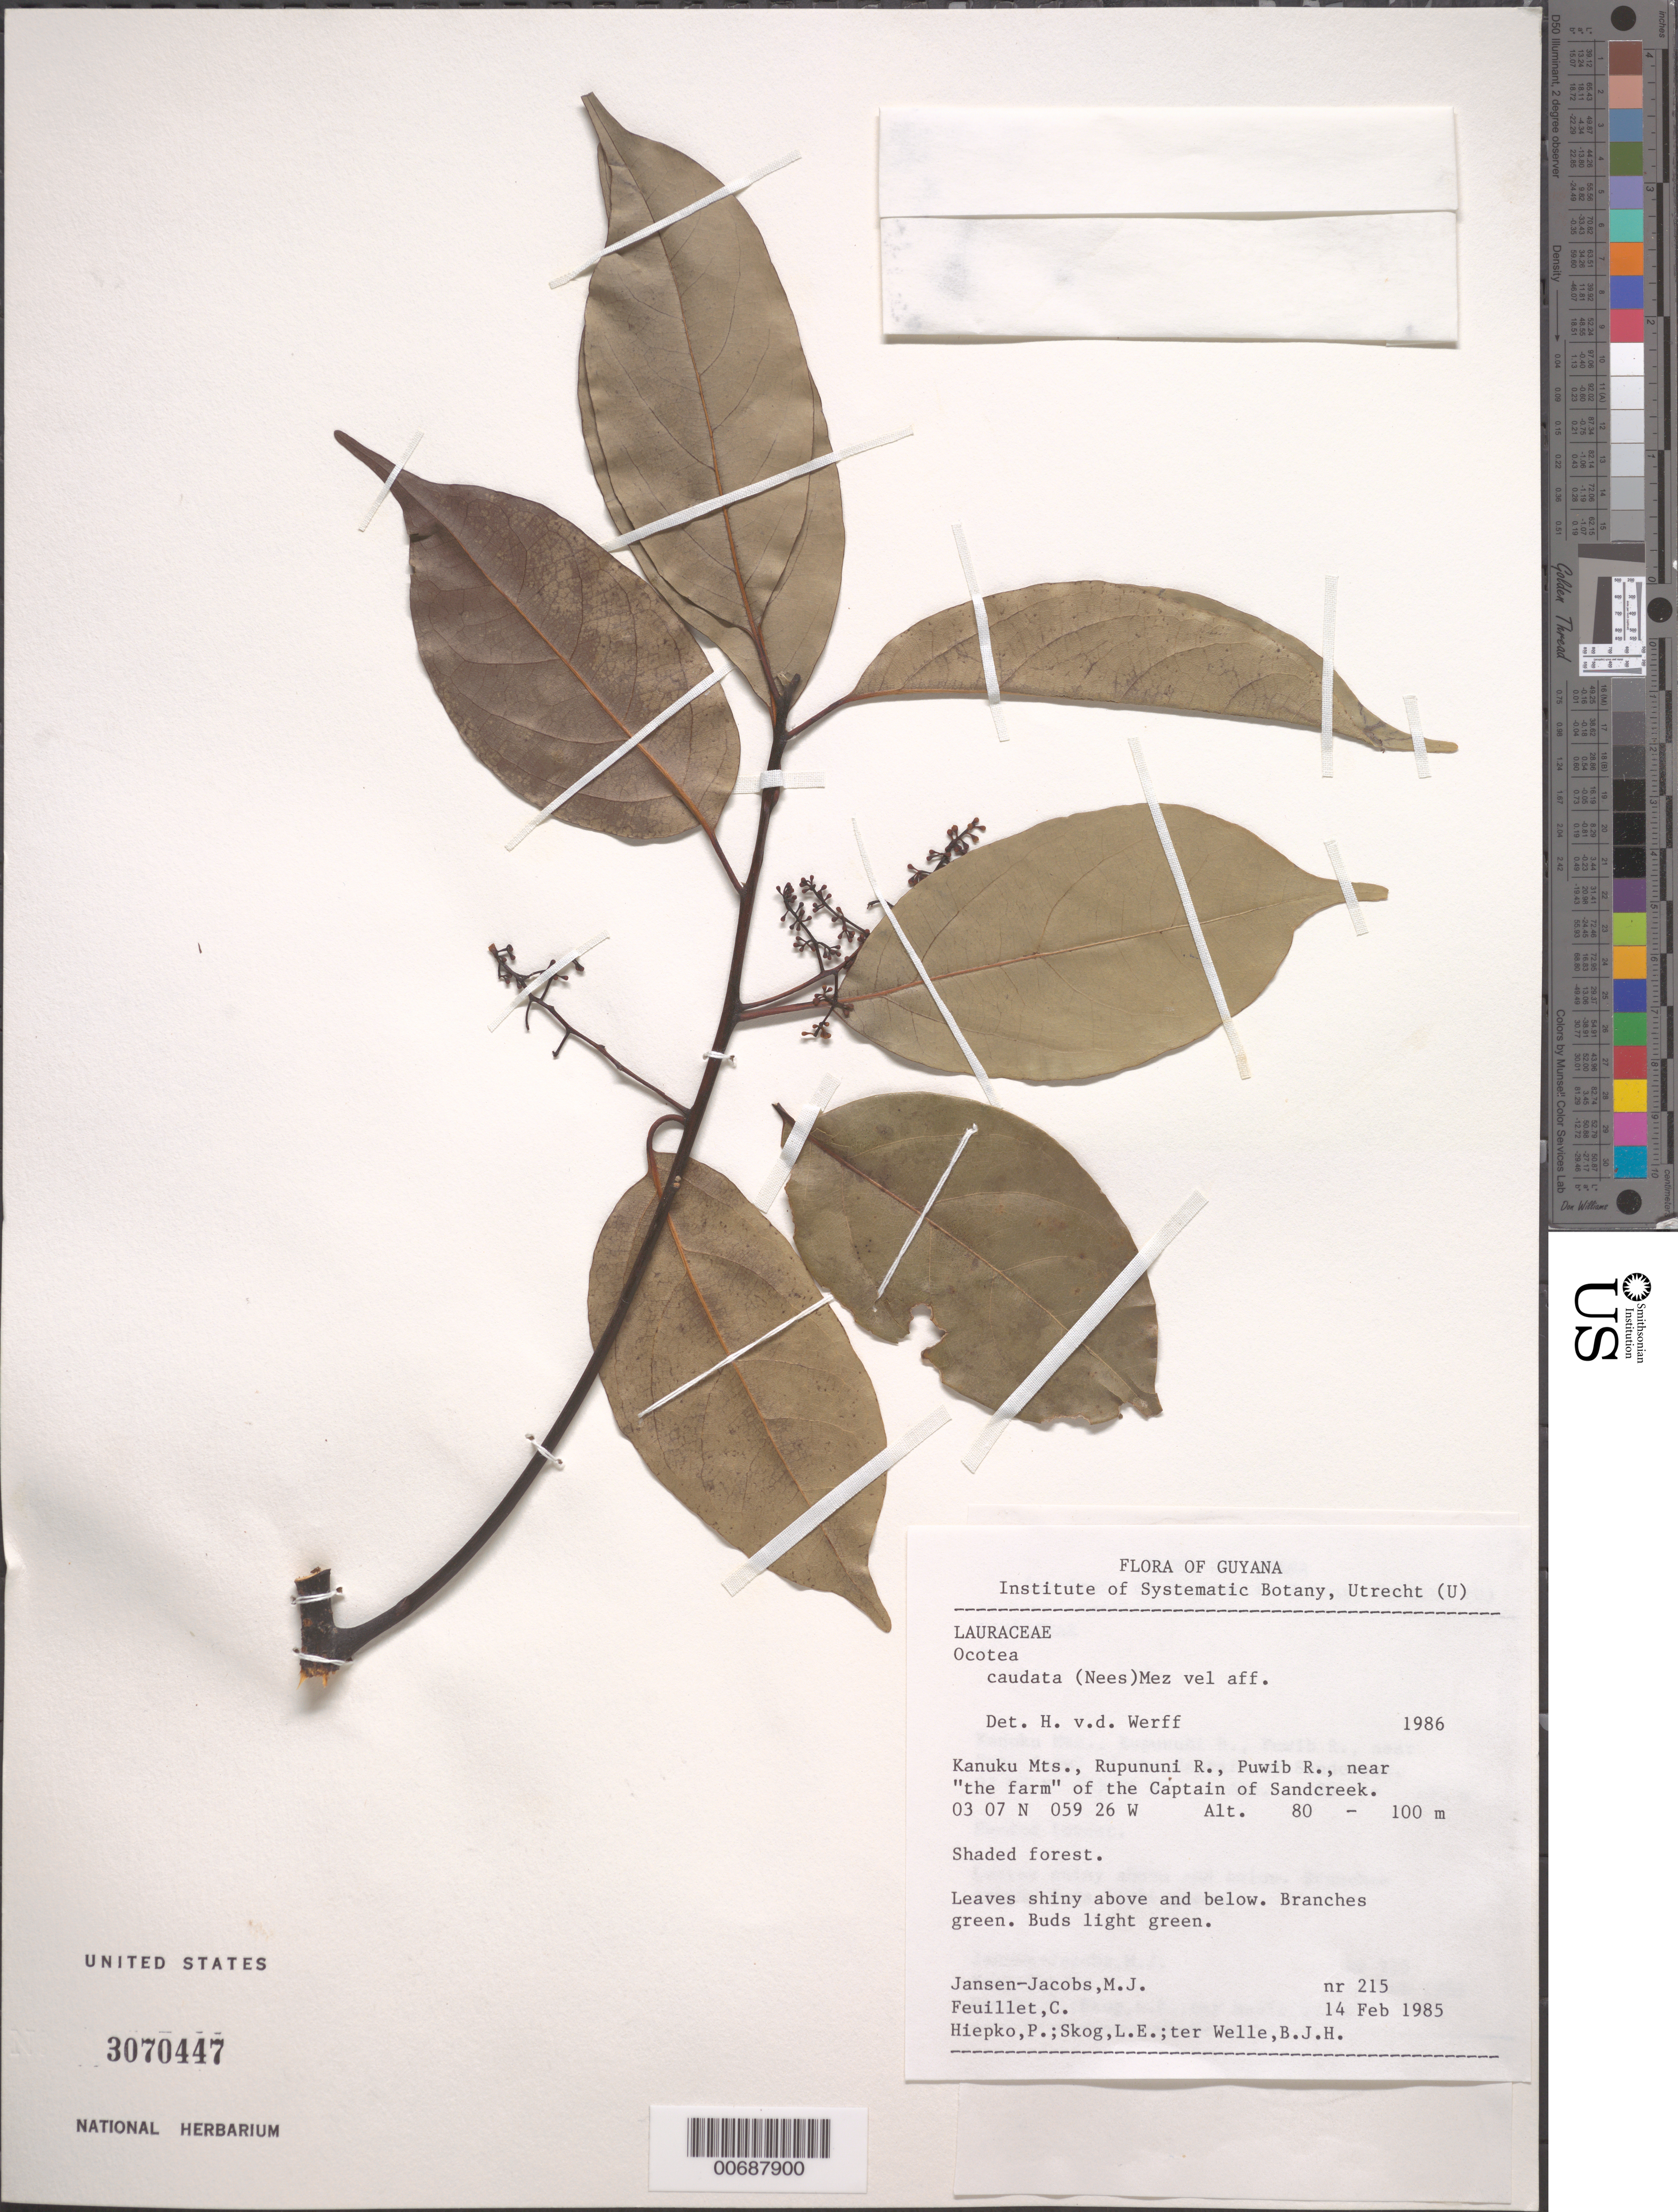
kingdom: Plantae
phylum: Tracheophyta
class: Magnoliopsida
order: Laurales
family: Lauraceae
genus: Ocotea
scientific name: Ocotea caudata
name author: (Nees) Mez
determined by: van der Werff, H., (MO), Missouri Botanical Garden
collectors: M. J. Jansen-Jacobs, C. Feuillet, P. H. Hiepko, L. E. Skog & B. Welle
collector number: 215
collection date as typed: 14-Feb-85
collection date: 1985-02-14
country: Guyana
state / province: U. Takutu-U. Essequibo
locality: Kanuku Mts., Rupununi R., Puwib R. near "the farm" of the Captain of Sandcreek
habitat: Shaded forest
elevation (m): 80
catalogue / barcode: US 3070447